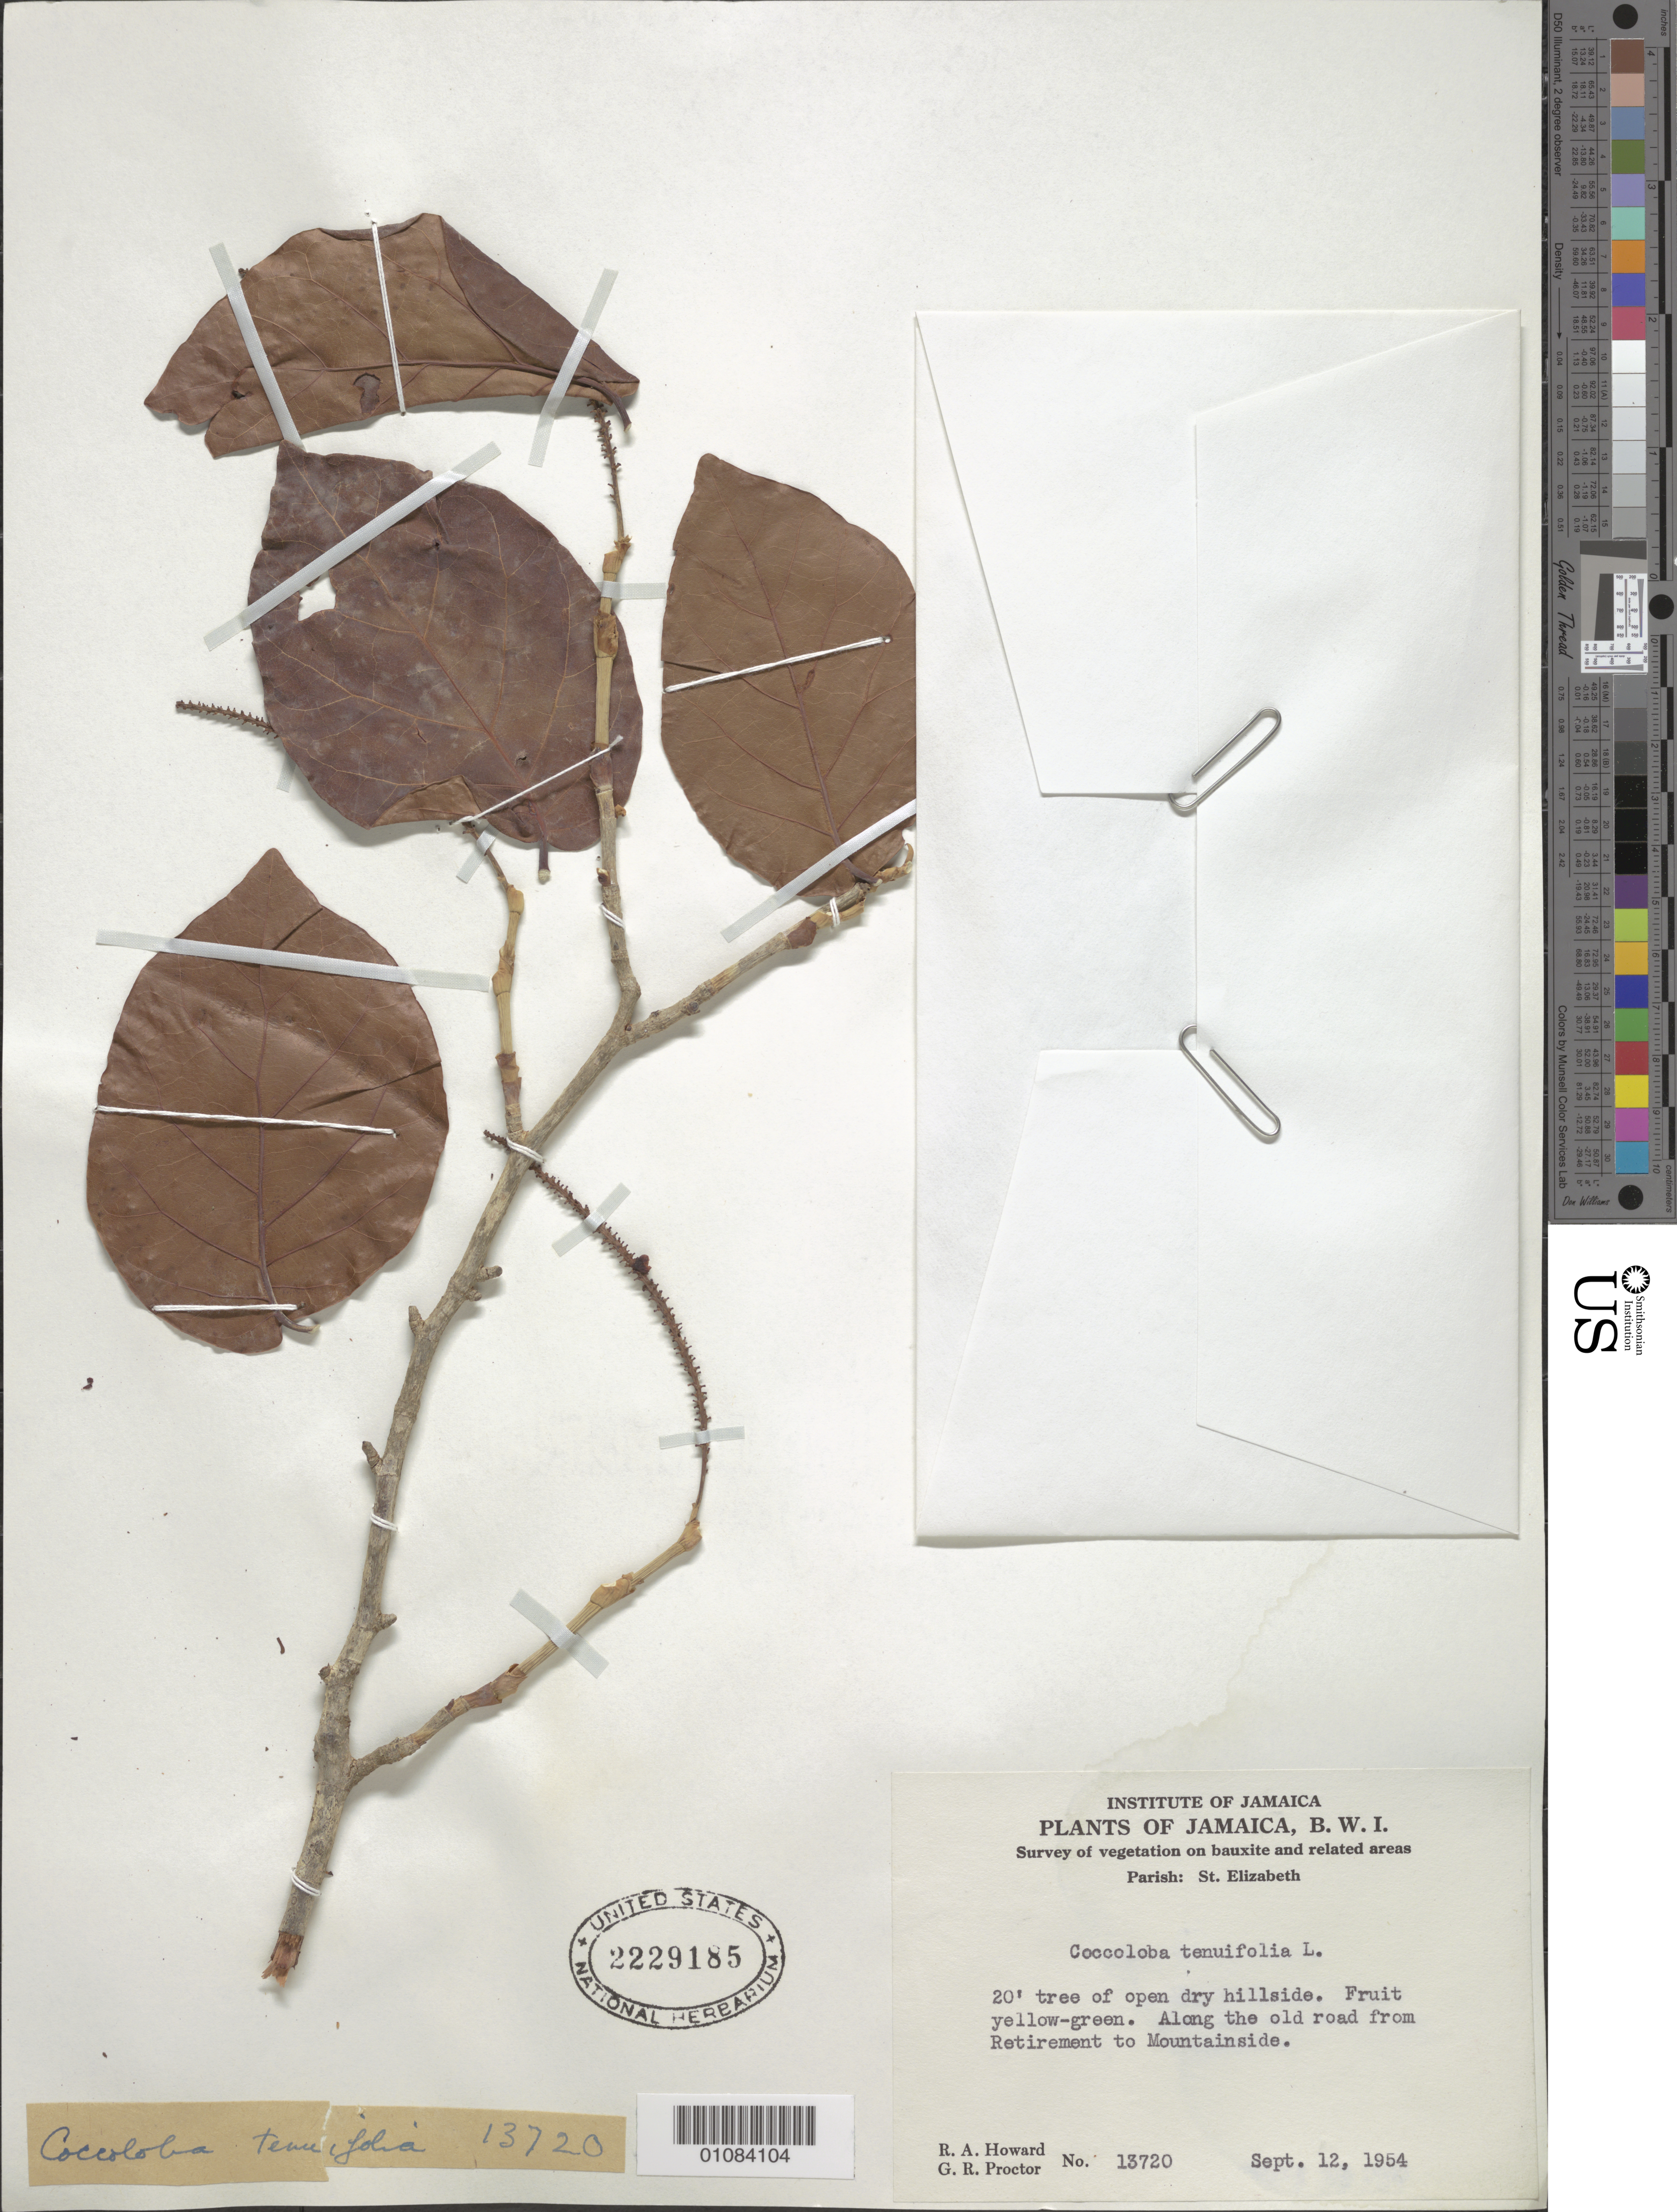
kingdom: Plantae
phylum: Tracheophyta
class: Magnoliopsida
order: Caryophyllales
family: Polygonaceae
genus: Coccoloba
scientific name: Coccoloba tenuifolia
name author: L.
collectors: R. A. Howard & G. R. Proctor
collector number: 13720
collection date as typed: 12 Sep 1954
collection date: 1954-09-12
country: Jamaica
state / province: Saint Elizabeth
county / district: Retirement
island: Jamaica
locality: Along the old road from retirement to Mountainsaide.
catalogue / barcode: US 2229185